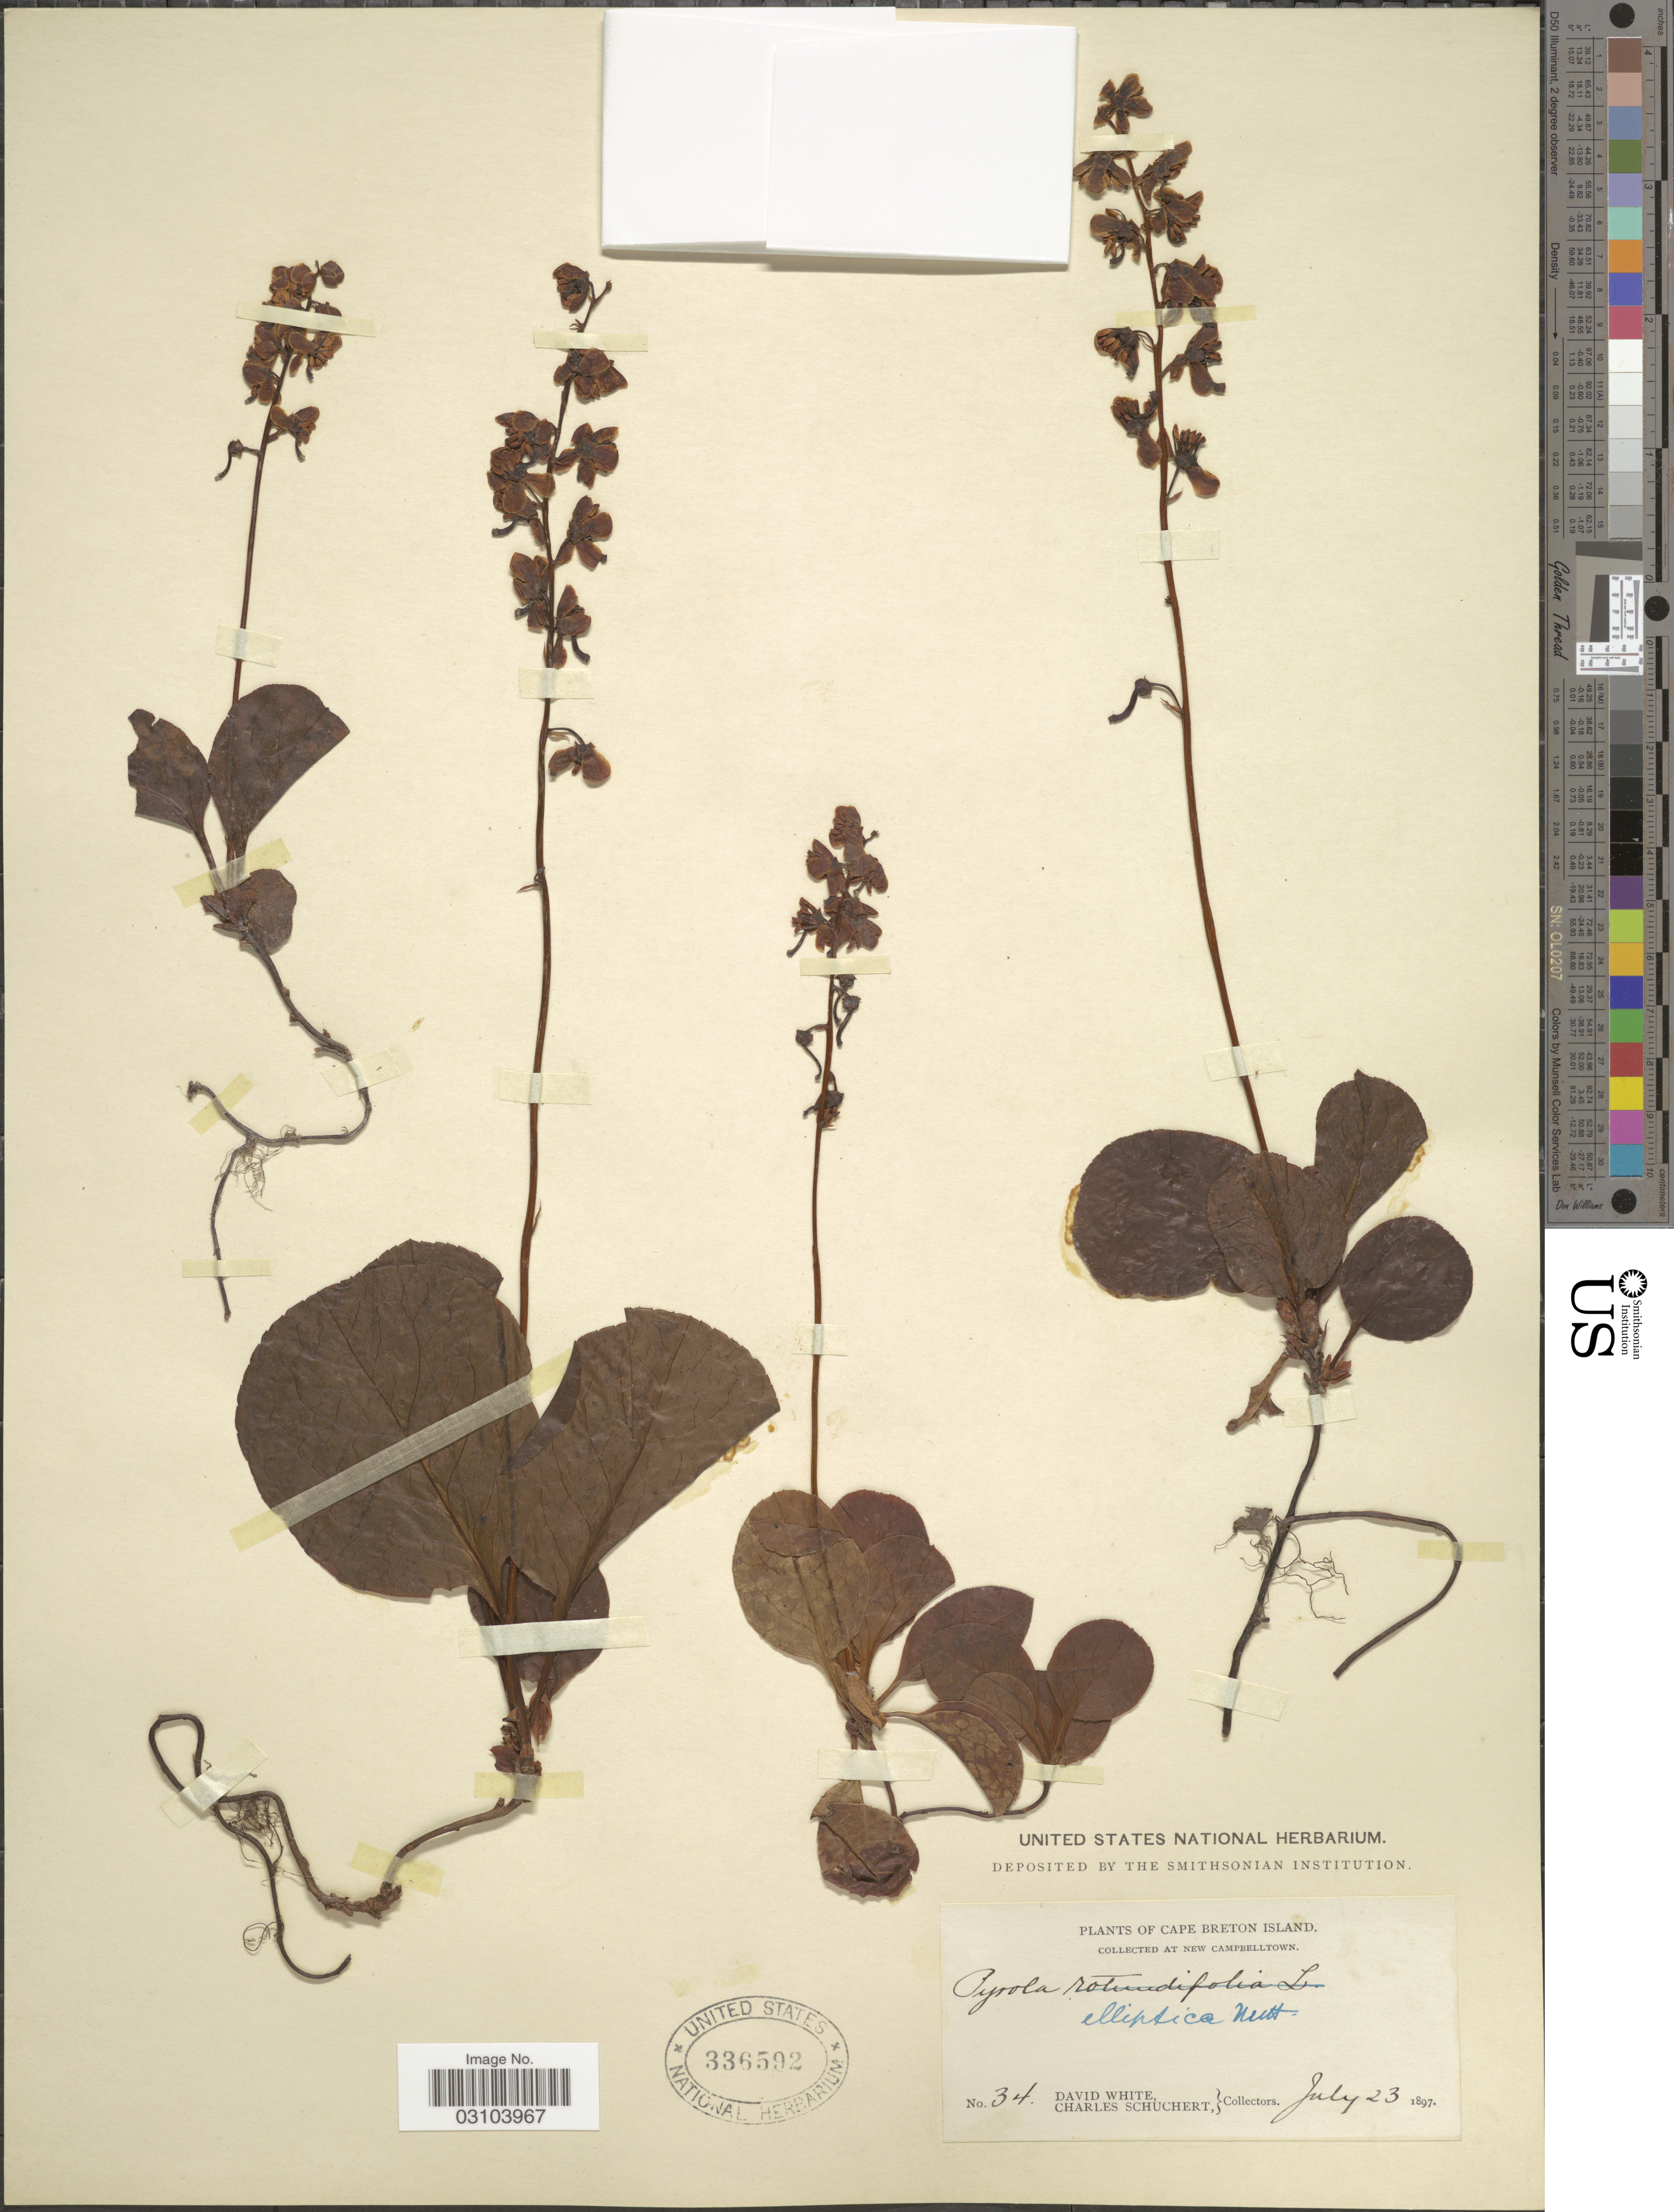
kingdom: Plantae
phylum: Tracheophyta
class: Magnoliopsida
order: Ericales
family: Ericaceae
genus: Pyrola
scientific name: Pyrola elliptica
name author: Nutt.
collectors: D. White & C. Schuchert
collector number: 34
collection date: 1897-07-23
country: Canada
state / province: Nova Scotia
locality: Cape Breton Island. At New Campbelltown.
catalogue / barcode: US 336592